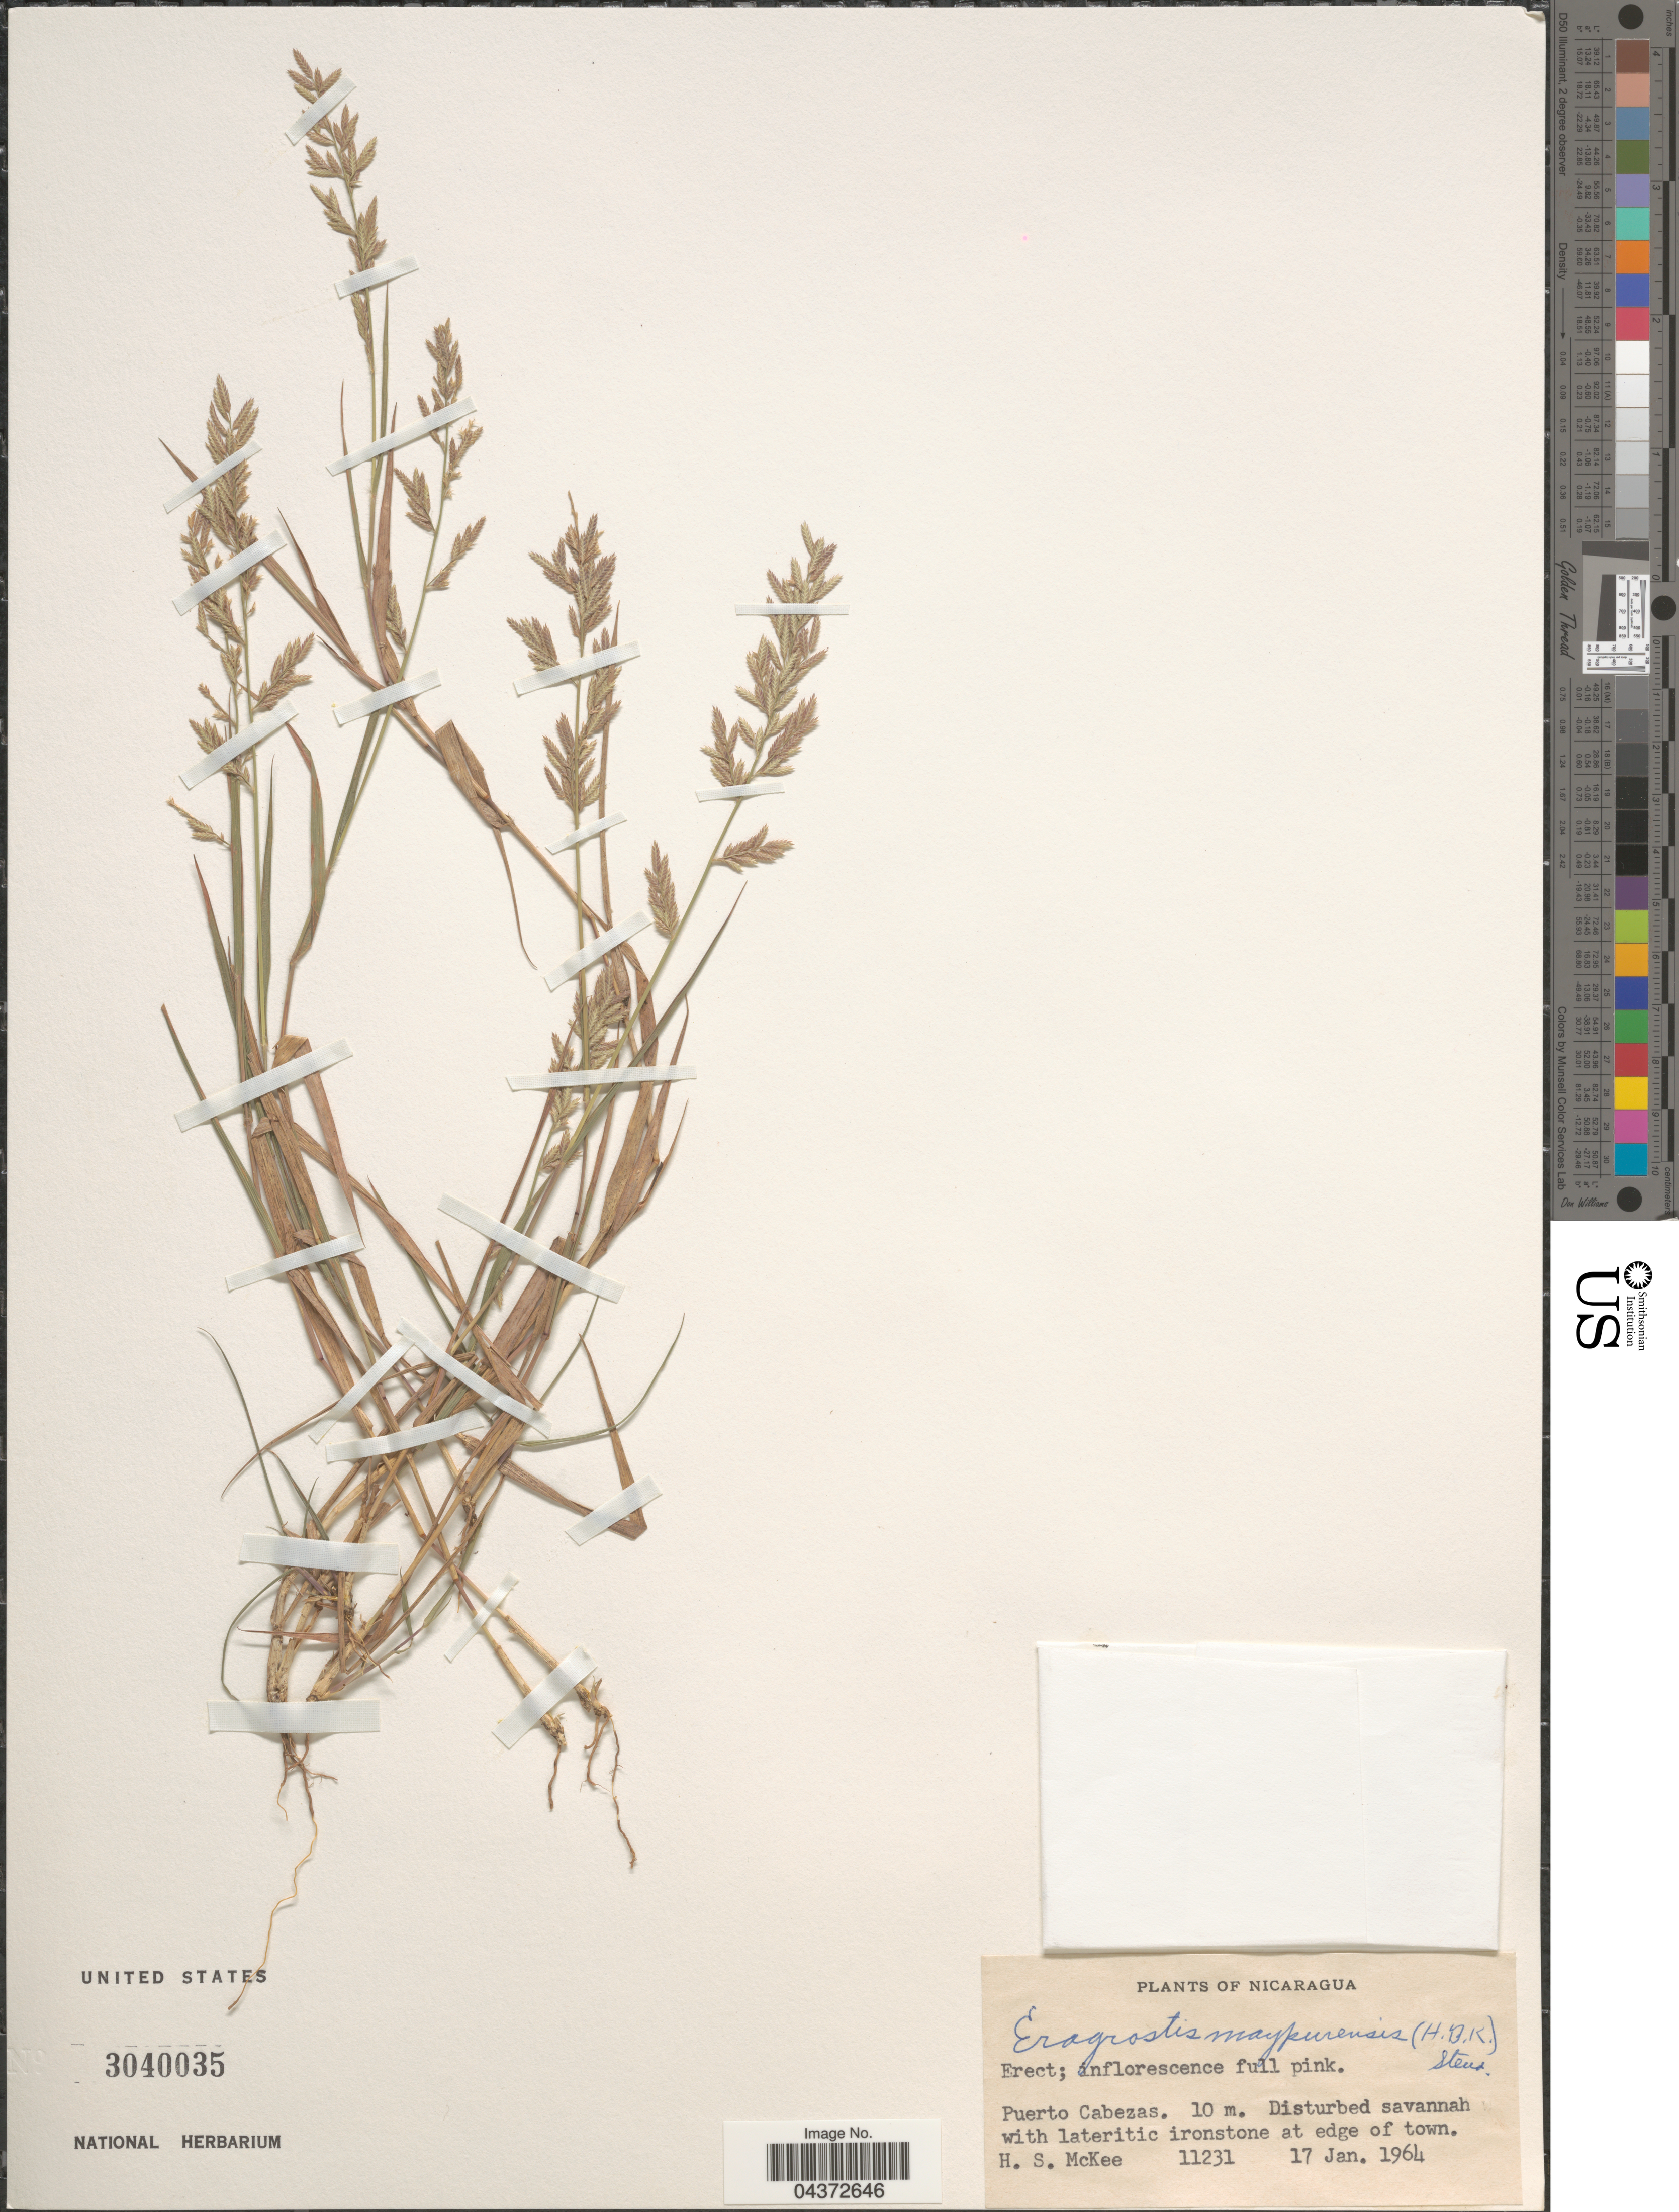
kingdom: Plantae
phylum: Tracheophyta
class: Liliopsida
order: Poales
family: Poaceae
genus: Eragrostis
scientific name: Eragrostis maypurensis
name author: (Kunth) Steud.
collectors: H. S. McKee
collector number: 11231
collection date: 1964-01-17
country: Nicaragua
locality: Puerto Cabezas. Disturbed savannah with lateritic ironstone at edge of town.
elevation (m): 10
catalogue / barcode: US 3040035